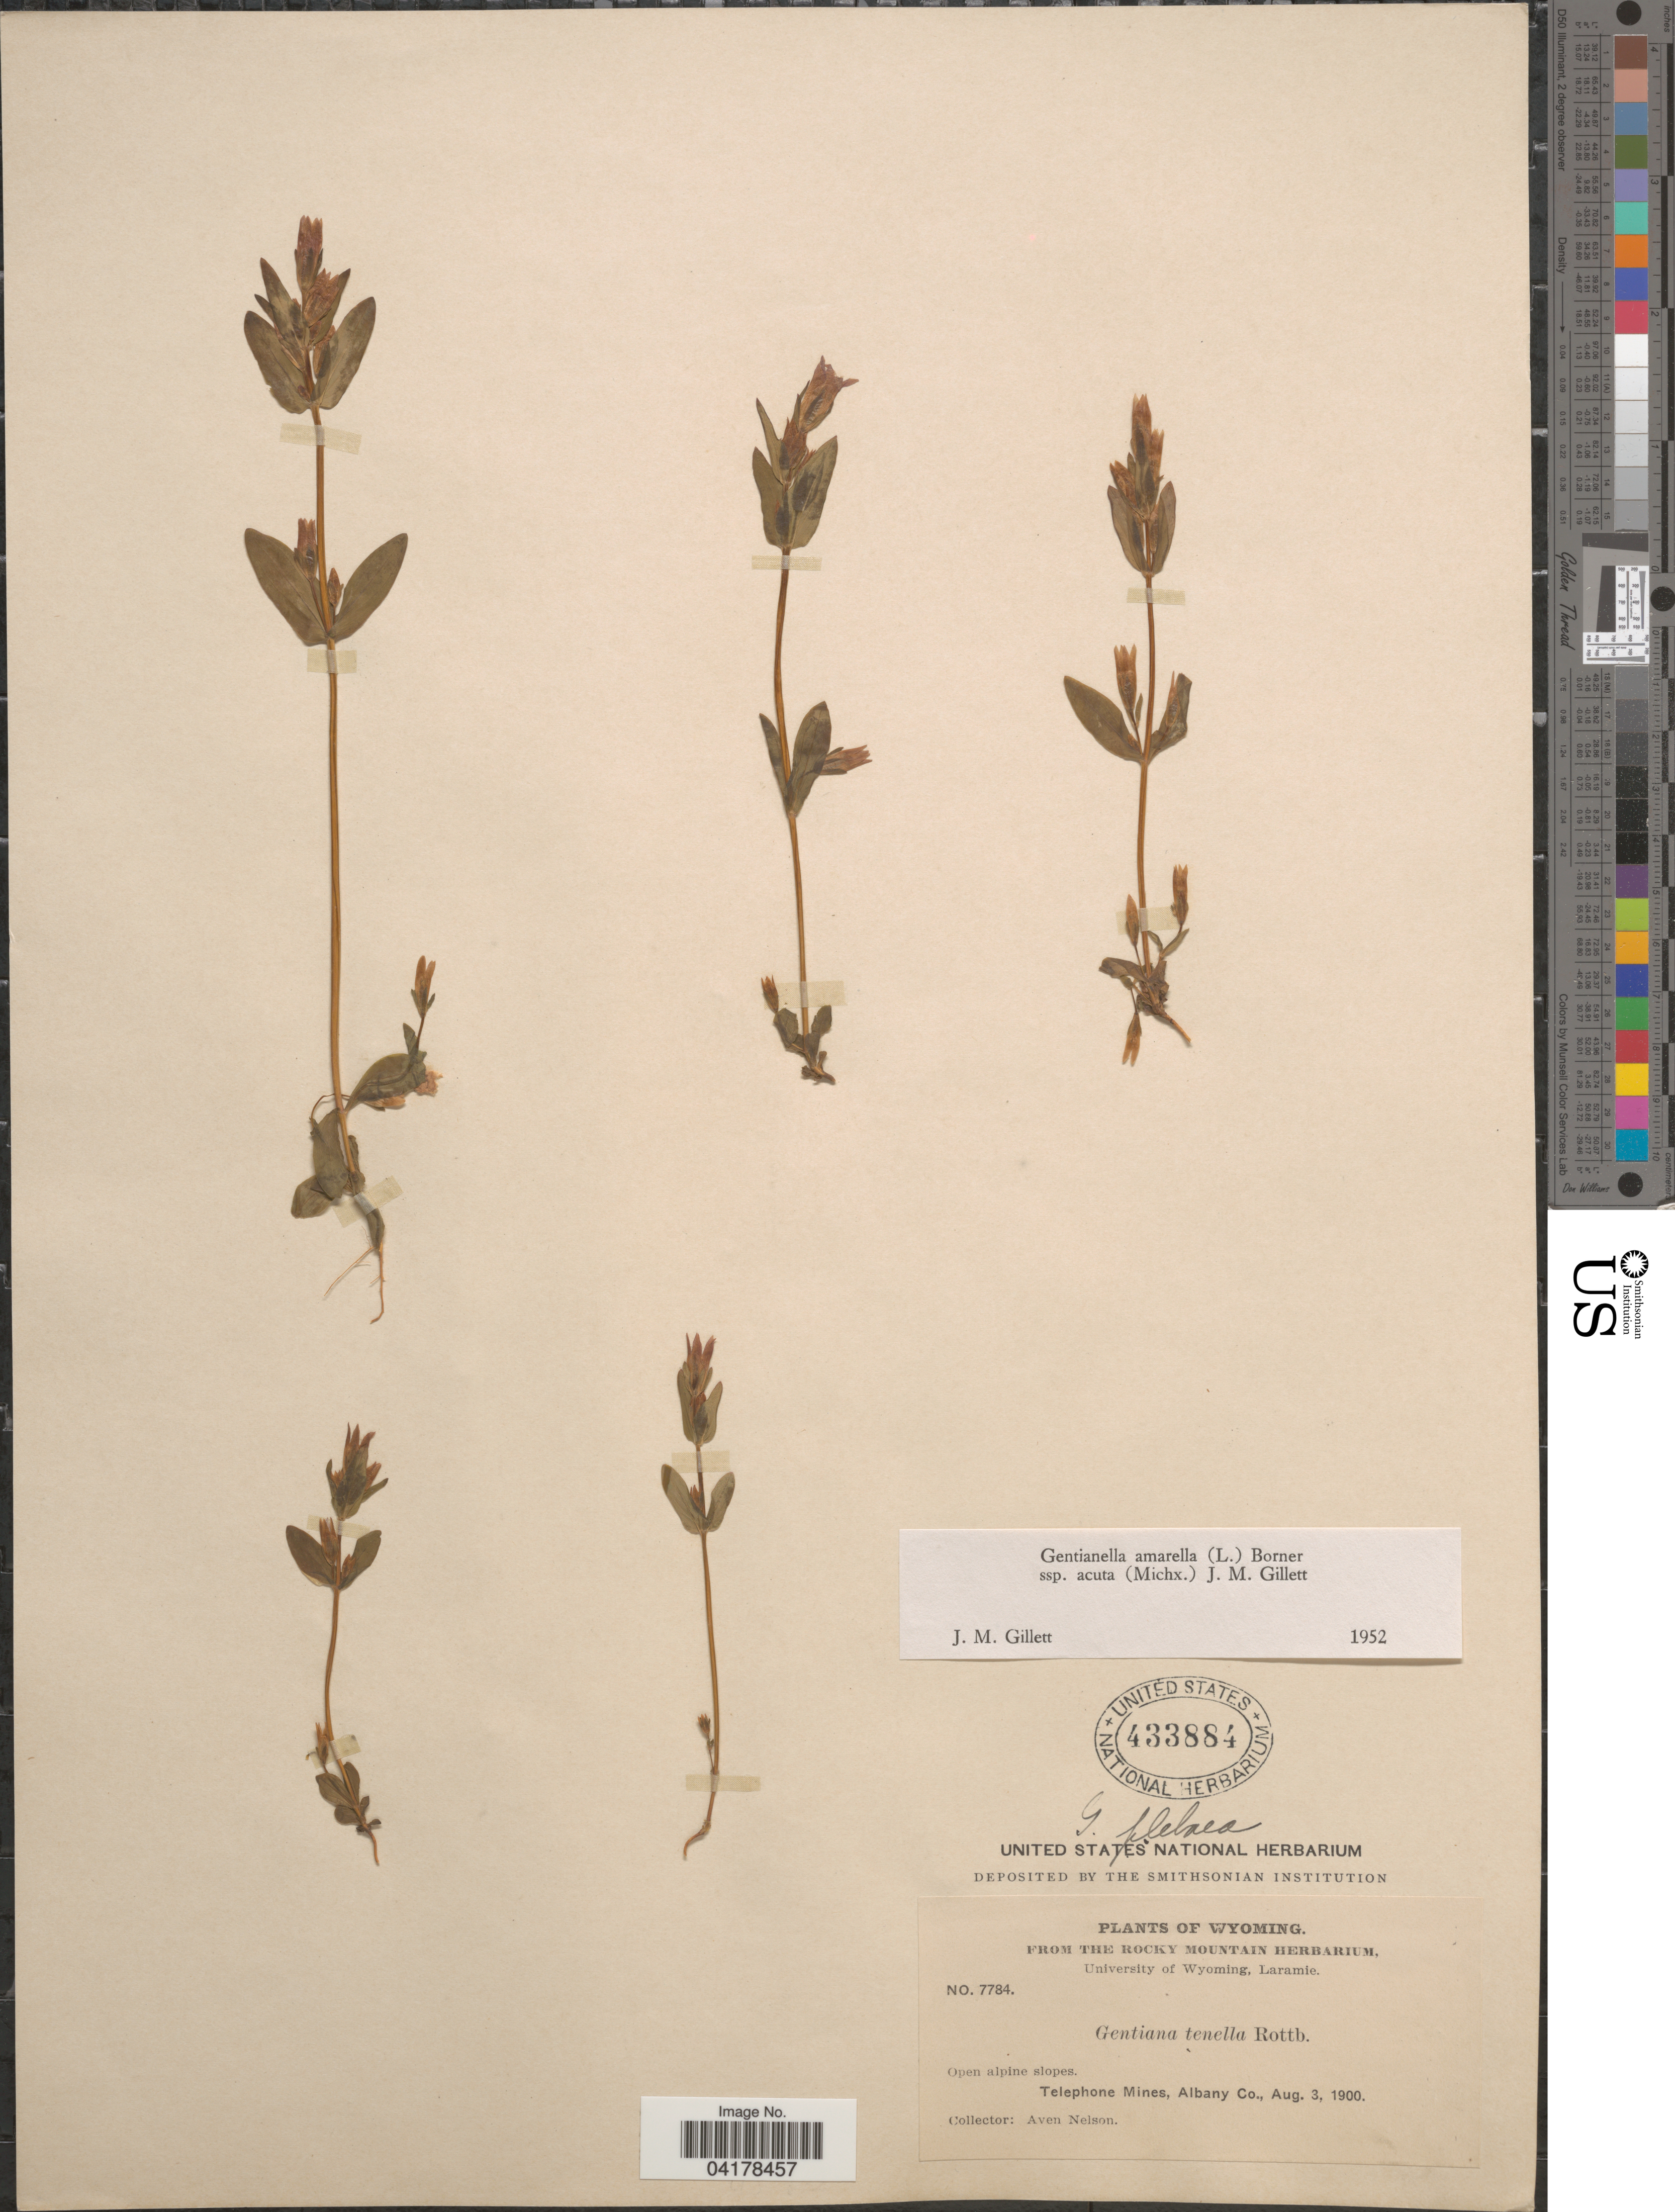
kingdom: Plantae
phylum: Tracheophyta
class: Magnoliopsida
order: Gentianales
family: Gentianaceae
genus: Gentianella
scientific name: Gentianella amarella subsp. acuta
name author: (Michx.) J.M. Gillett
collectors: A. Nelson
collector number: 7784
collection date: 1900-08-03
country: United States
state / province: Wyoming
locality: Telephone Mines, Albany Co.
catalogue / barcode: US 433884